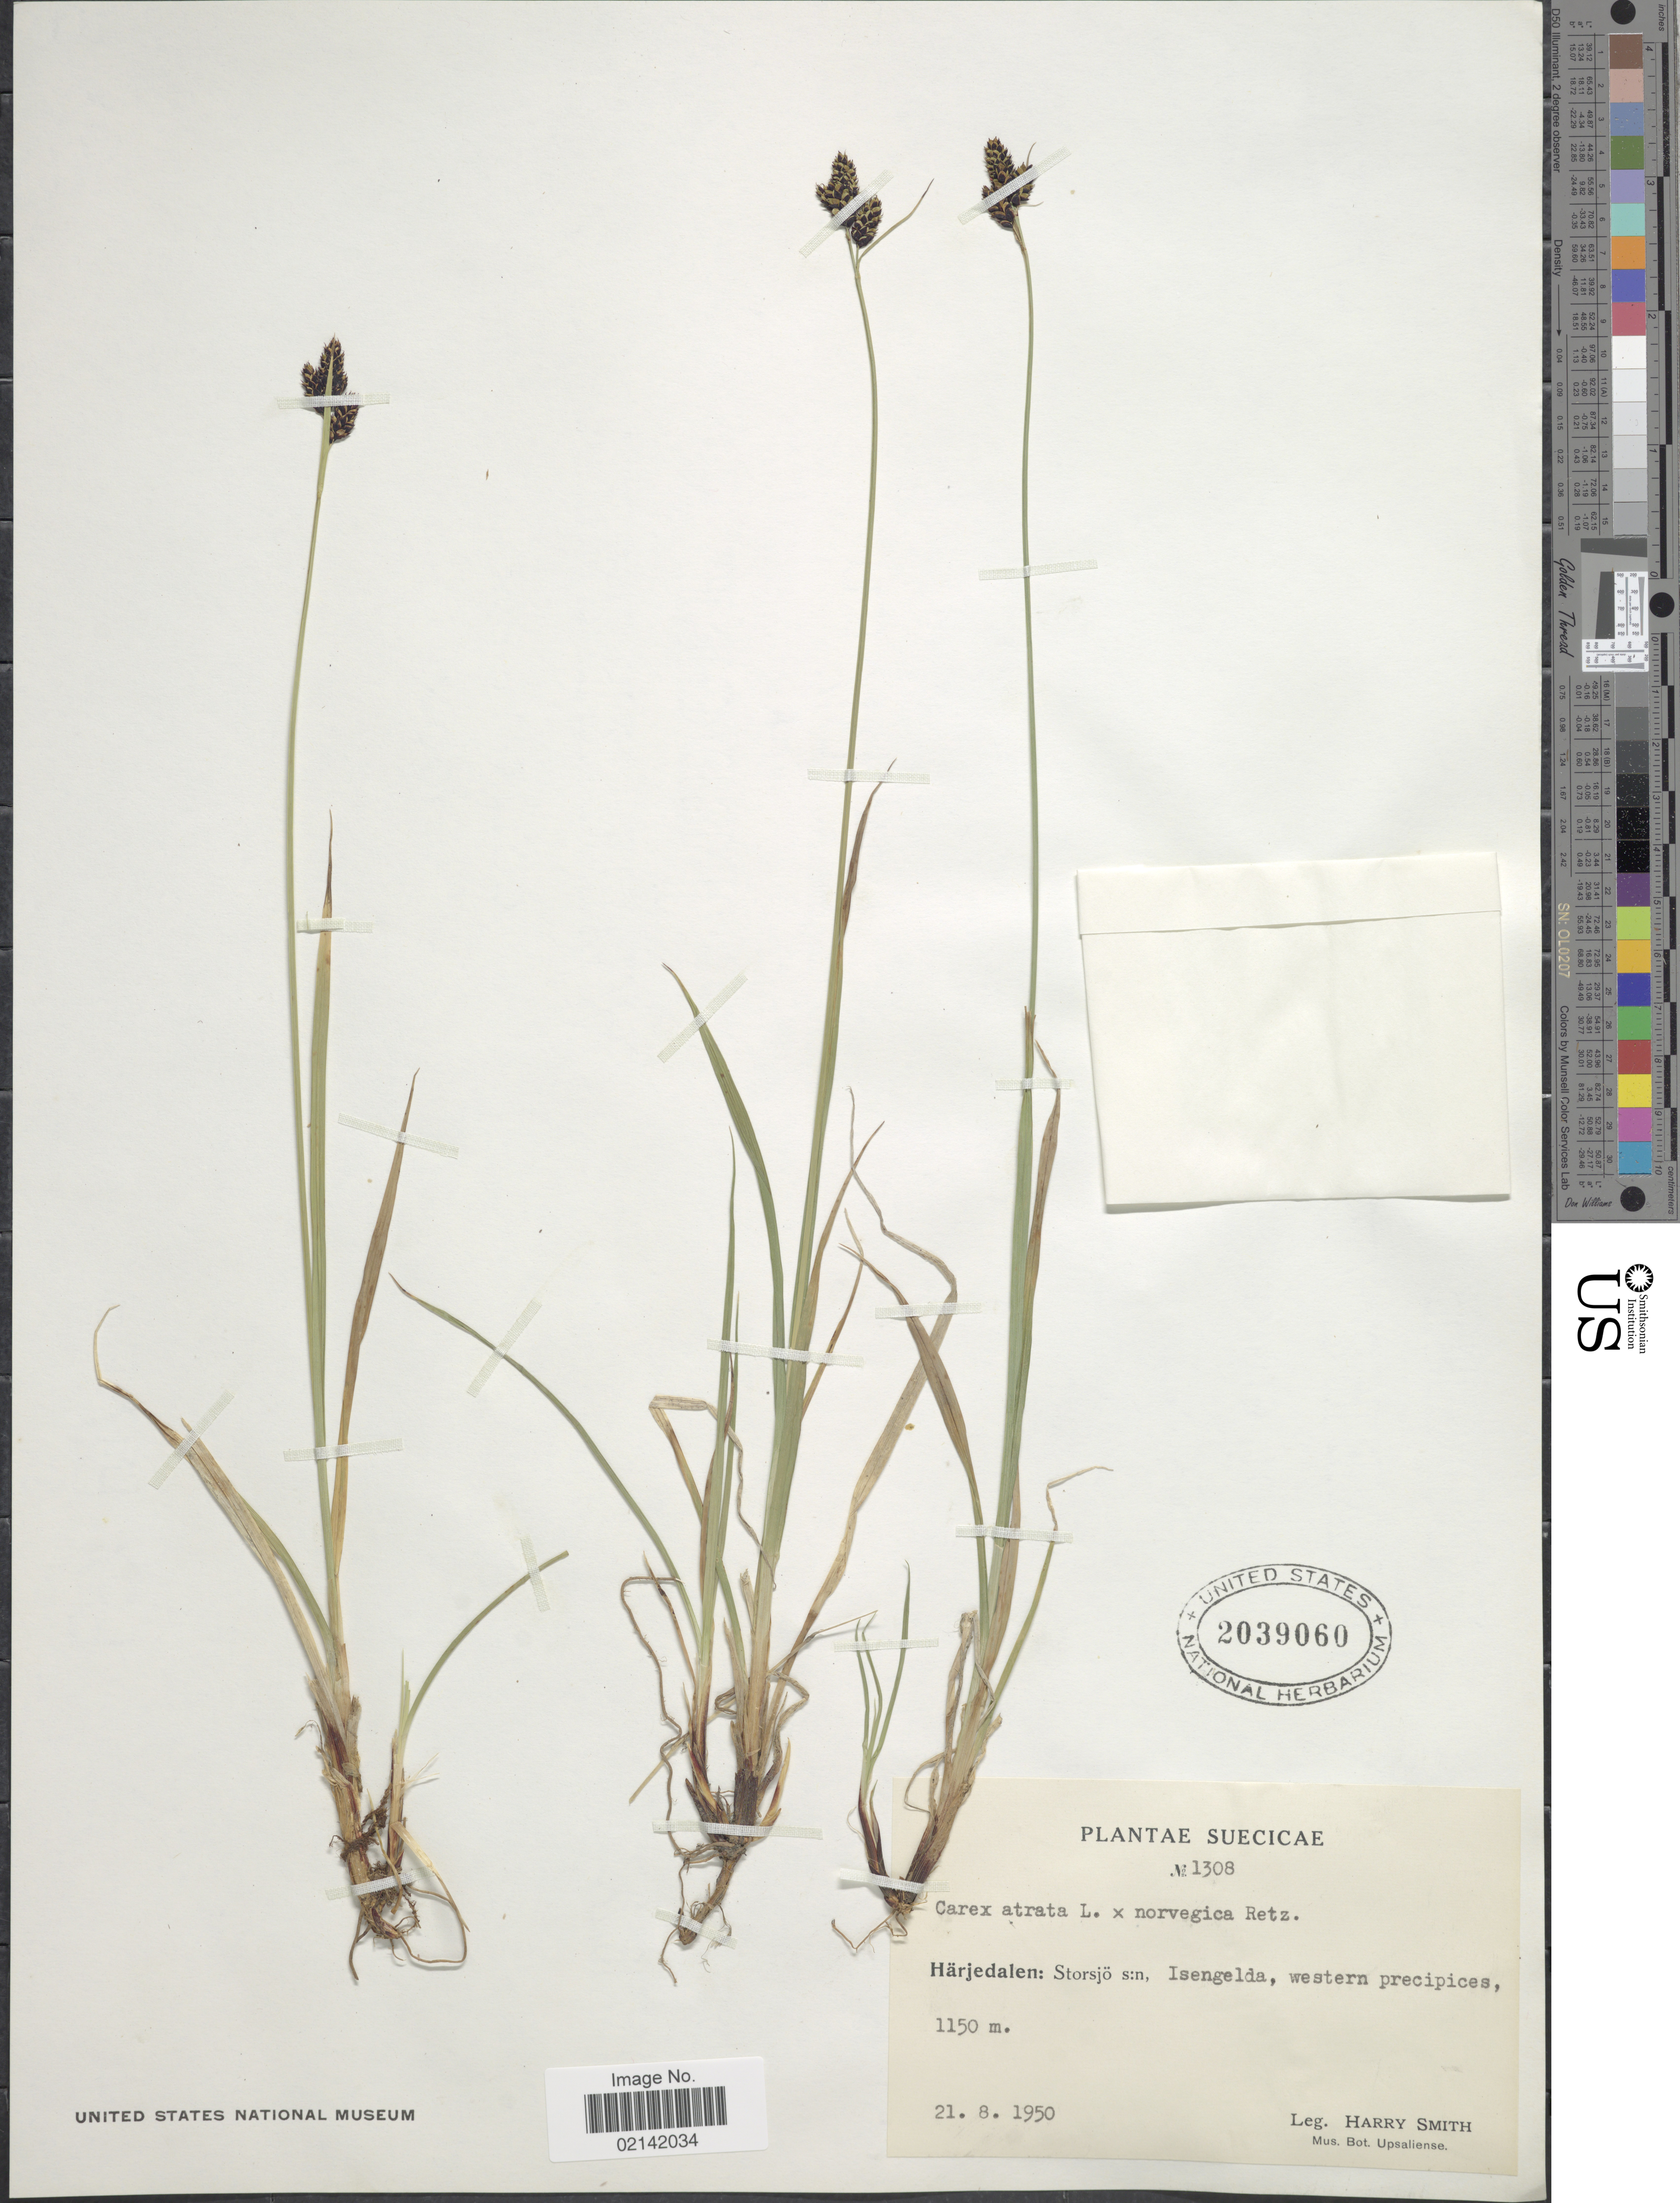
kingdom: Plantae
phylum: Tracheophyta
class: Liliopsida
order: Poales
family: Cyperaceae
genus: Carex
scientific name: Carex atrata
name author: L.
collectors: H. Smith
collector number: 1308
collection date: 1950-08-21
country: Sweden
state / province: Jamtland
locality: Suecicae, Harjedalen: Storsjo s:n Isengelda, western precipices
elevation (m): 1150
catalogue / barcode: US 2039060